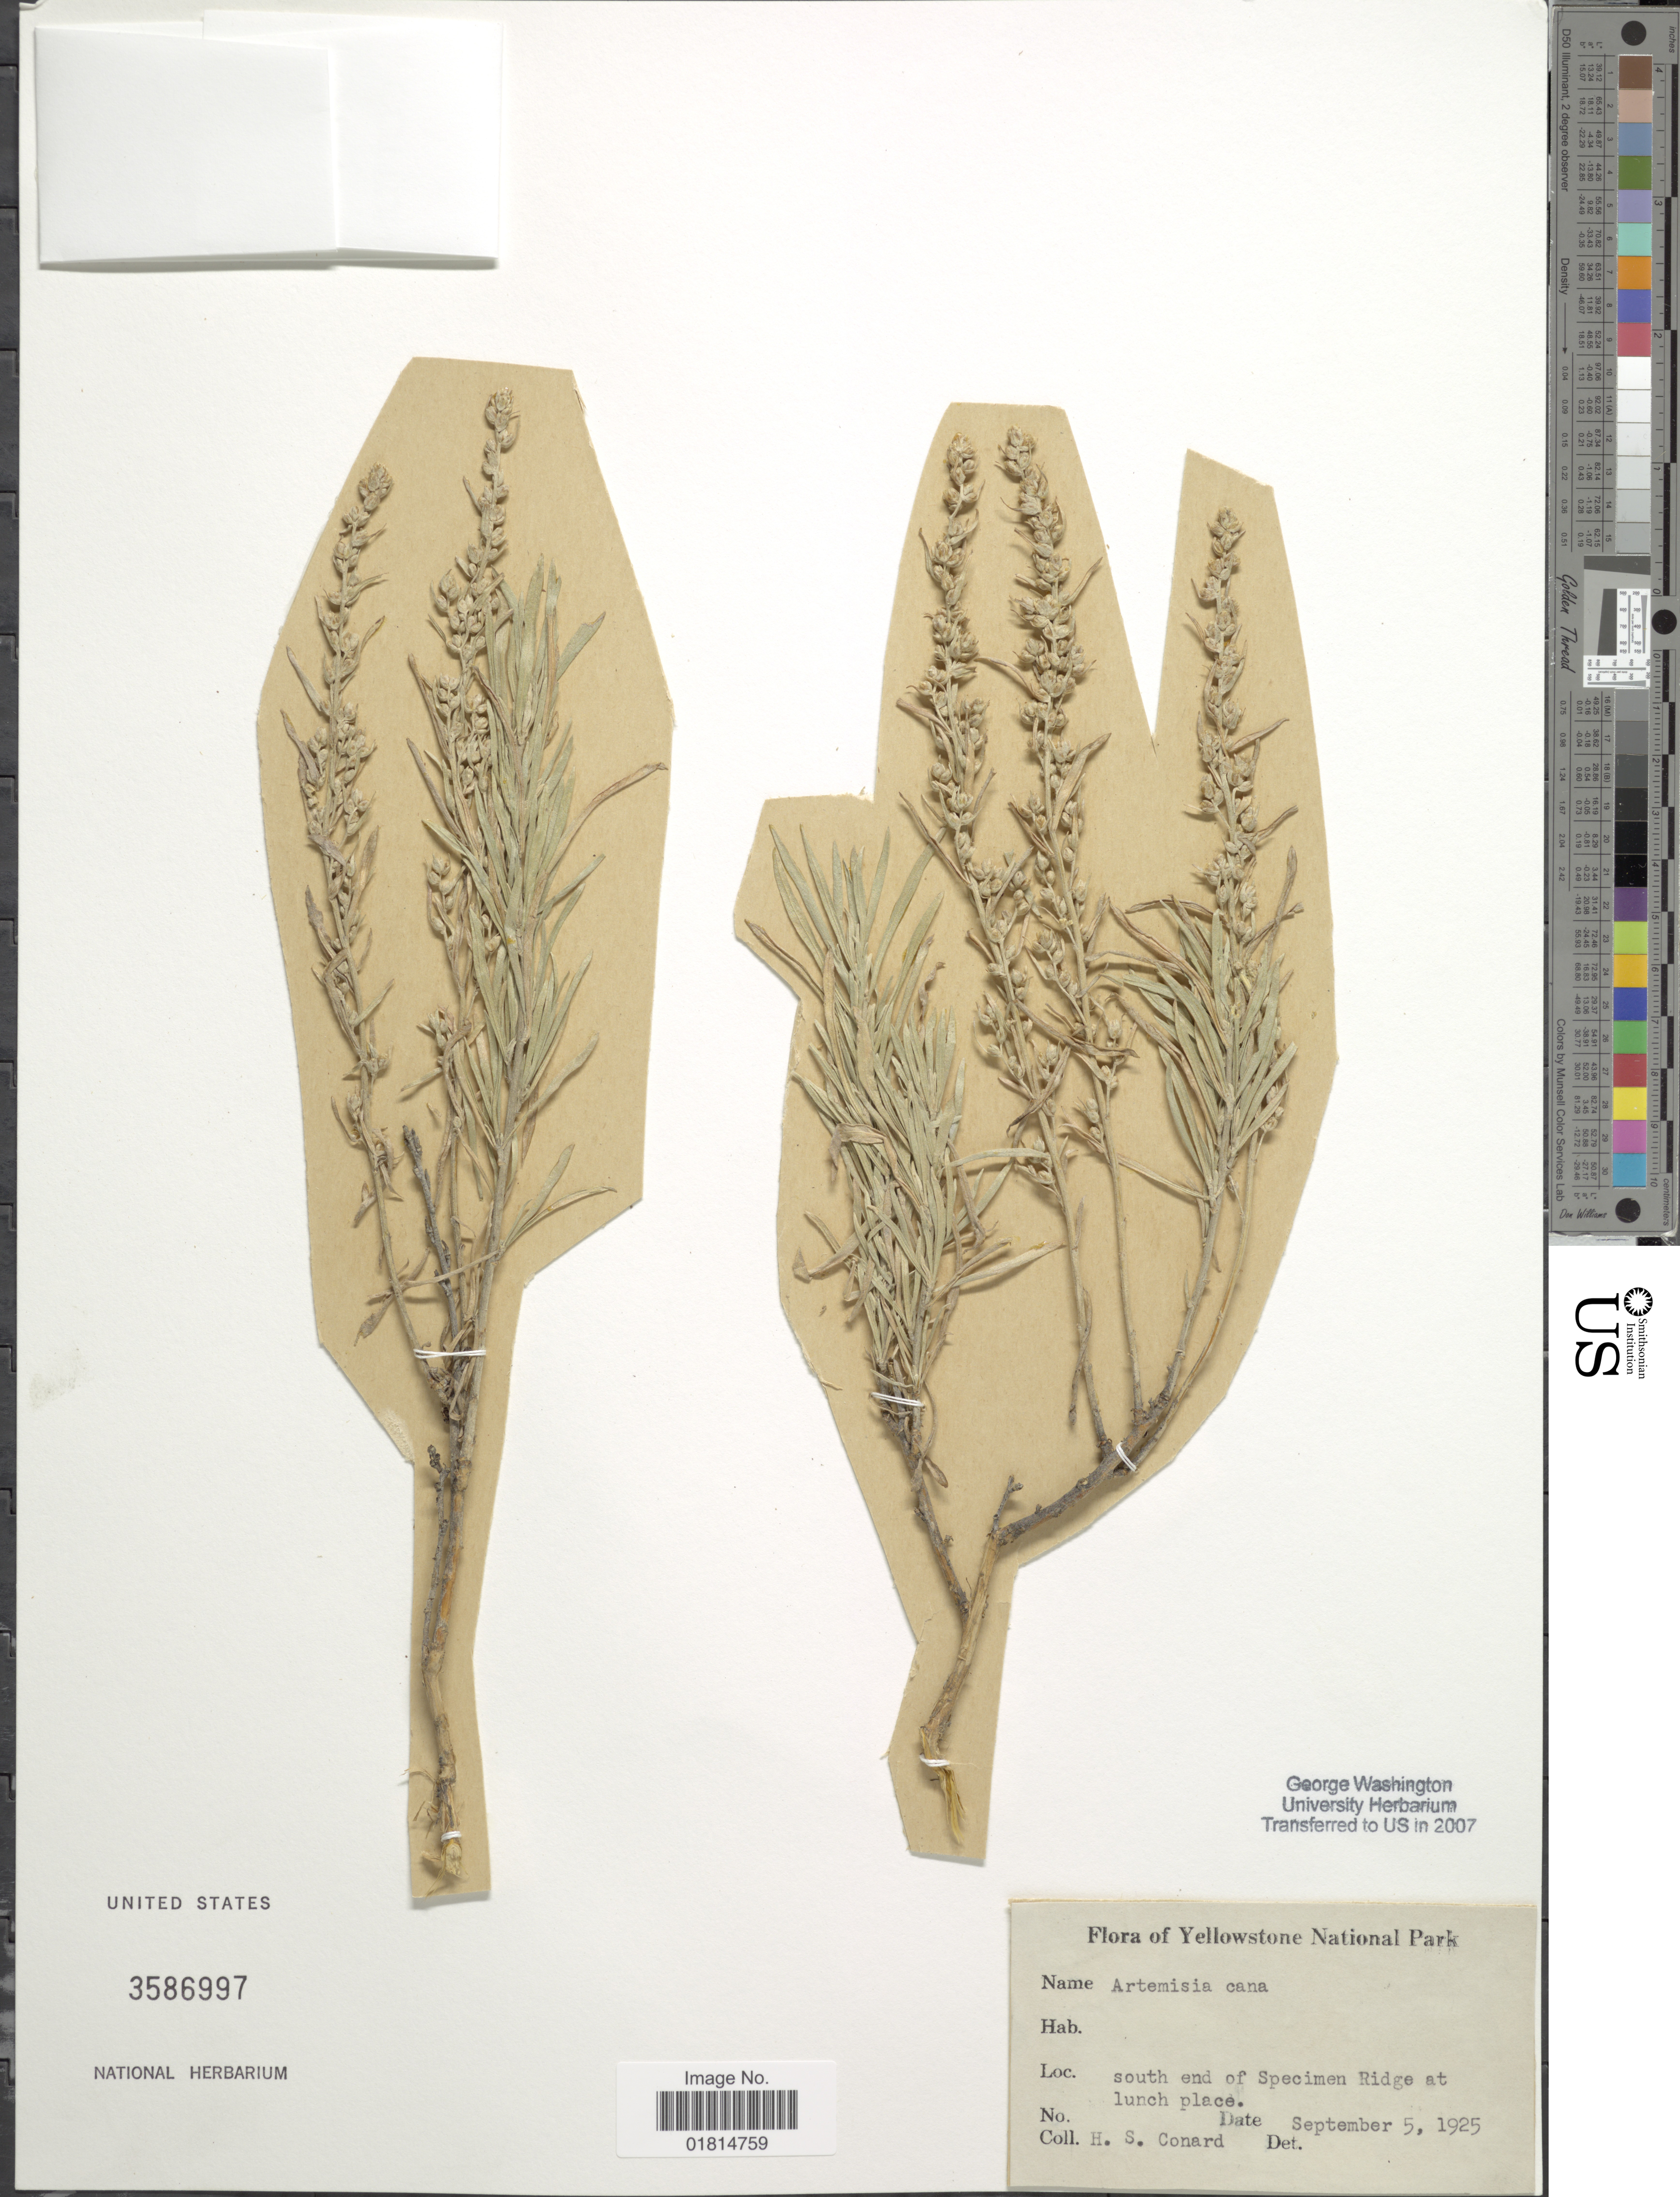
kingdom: Plantae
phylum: Tracheophyta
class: Magnoliopsida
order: Asterales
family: Asteraceae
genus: Artemisia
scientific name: Artemisia cana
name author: Pursh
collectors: H. S. Conard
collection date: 1925-09-05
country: United States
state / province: Wyoming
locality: Yellowstone National Park. South end of Specimen Ridge at lunch place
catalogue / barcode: US 3586997